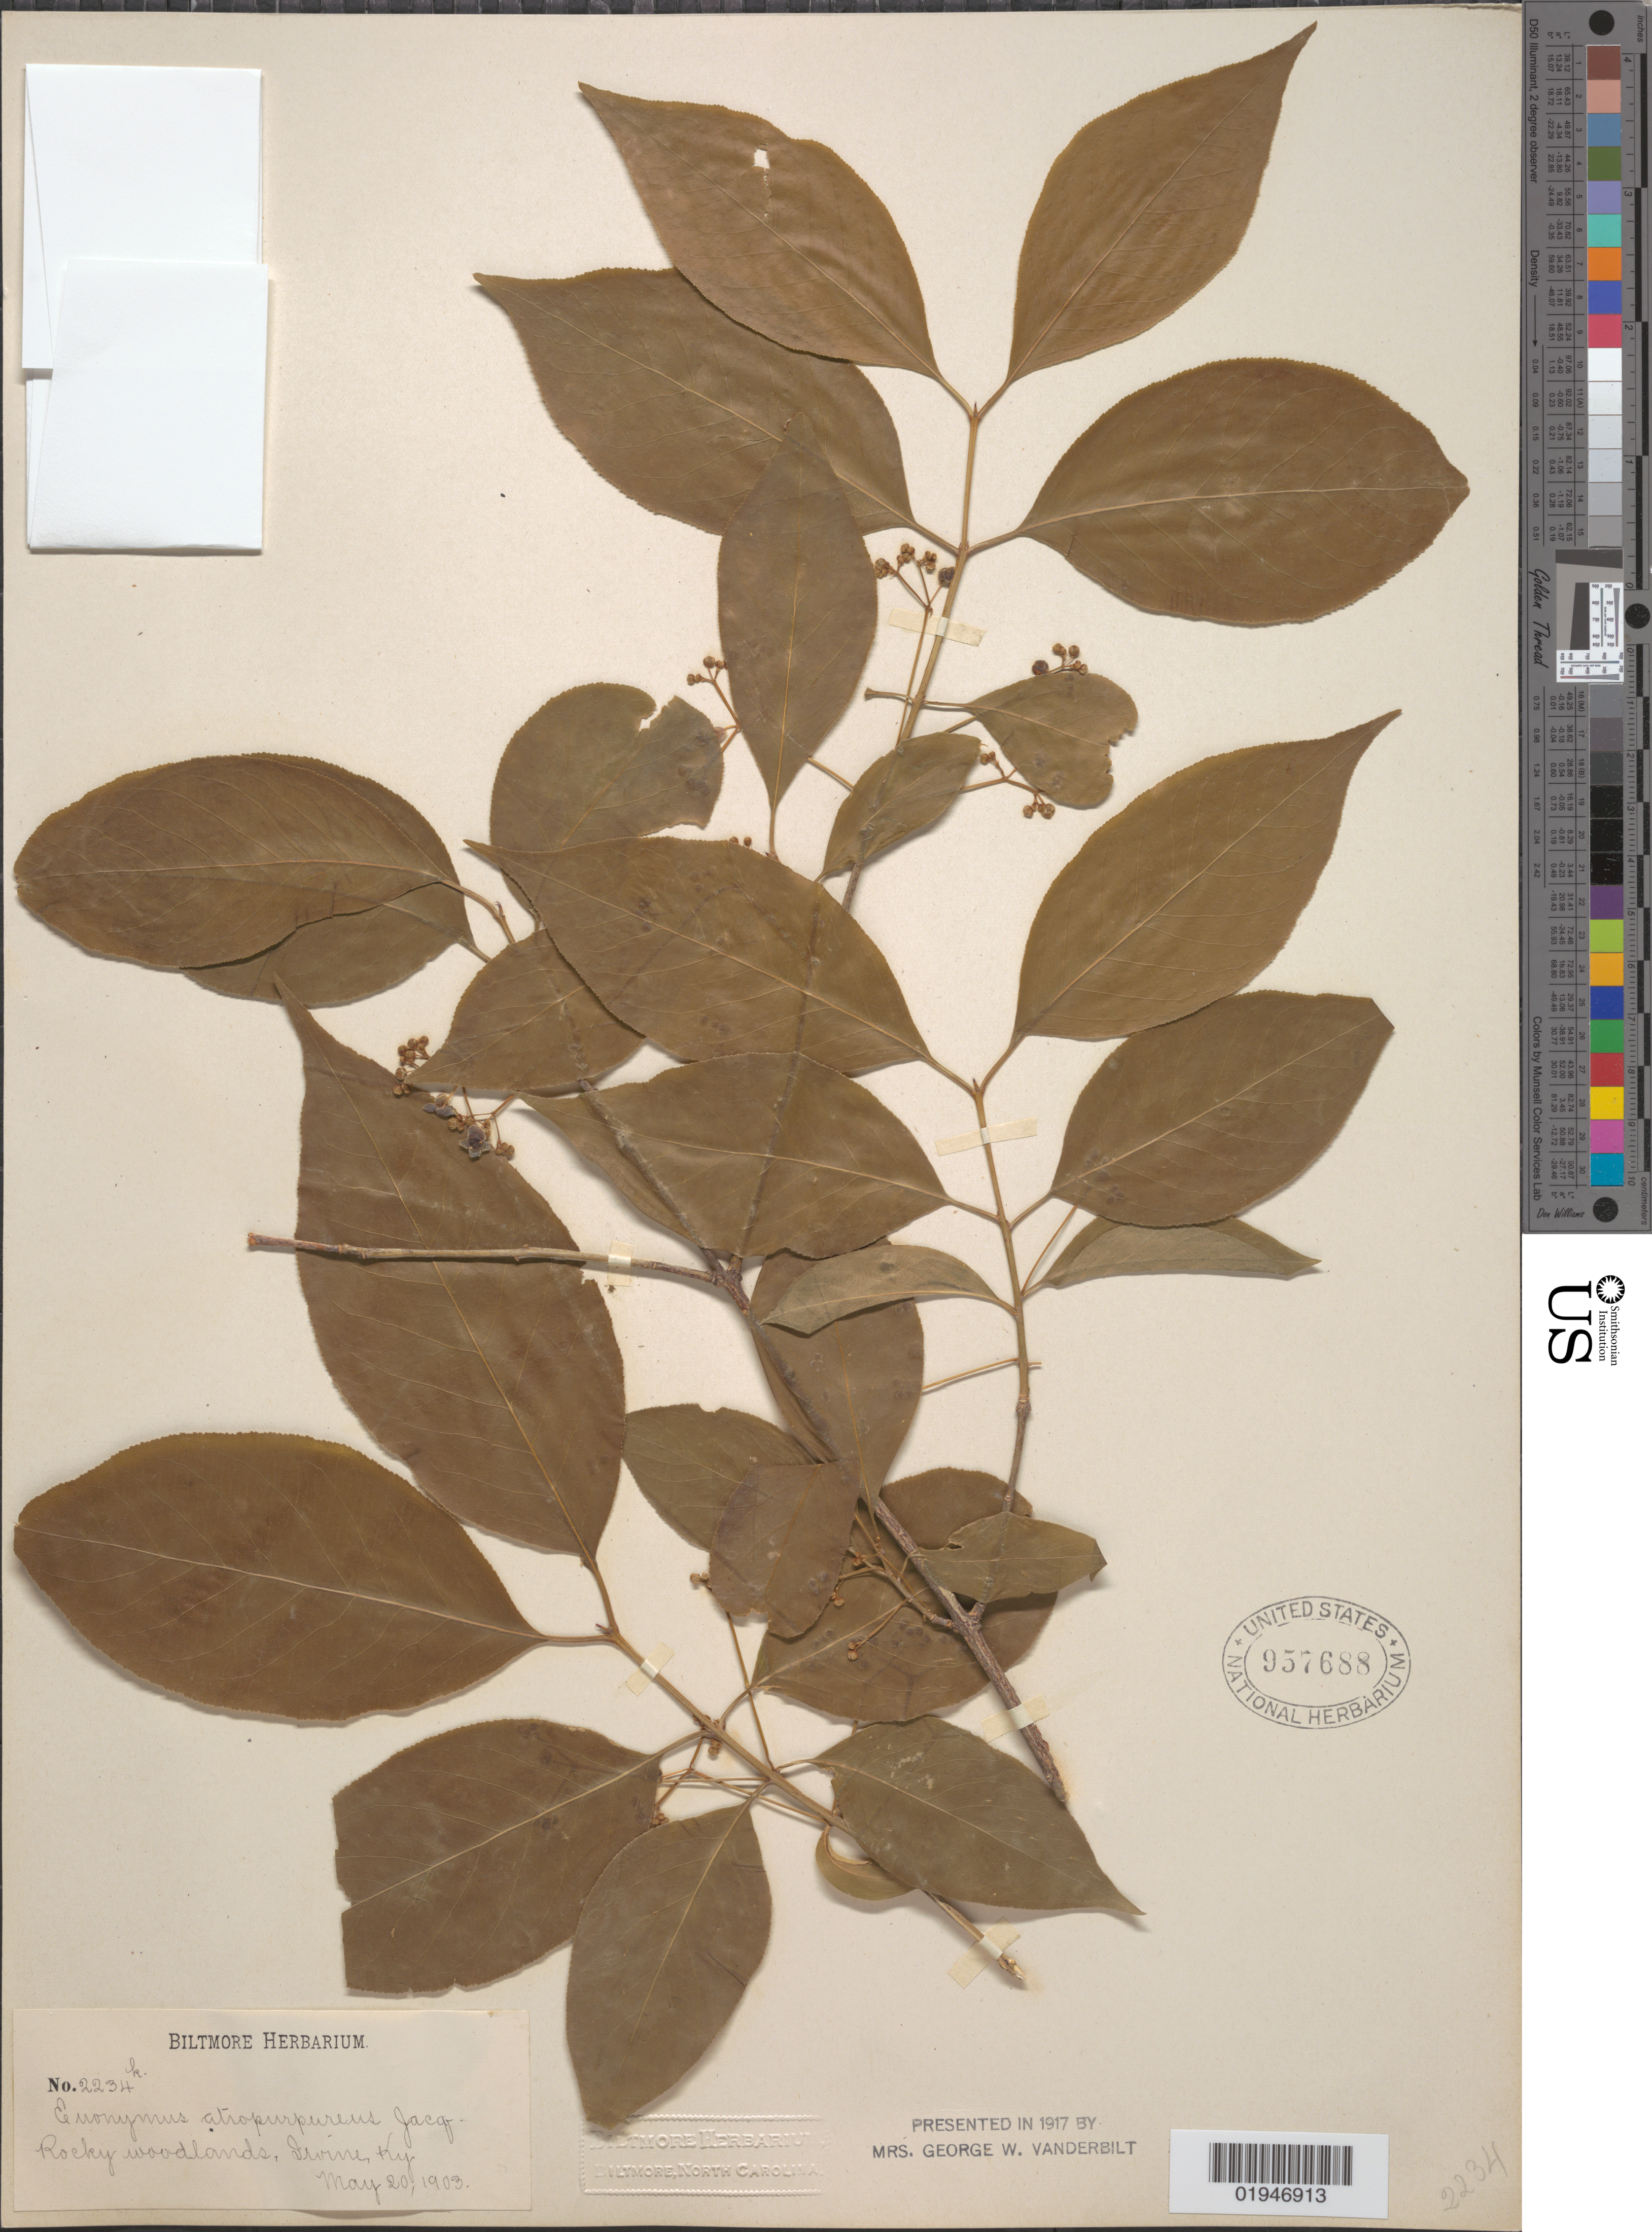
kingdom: Plantae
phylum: Tracheophyta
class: Magnoliopsida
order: Celastrales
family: Celastraceae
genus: Euonymus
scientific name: Euonymus atropurpureus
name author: Jacq.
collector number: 2234h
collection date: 1903-05-20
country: United States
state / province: Kentucky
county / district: Estill County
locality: Irvine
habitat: Rocky woodlands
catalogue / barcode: US 957688